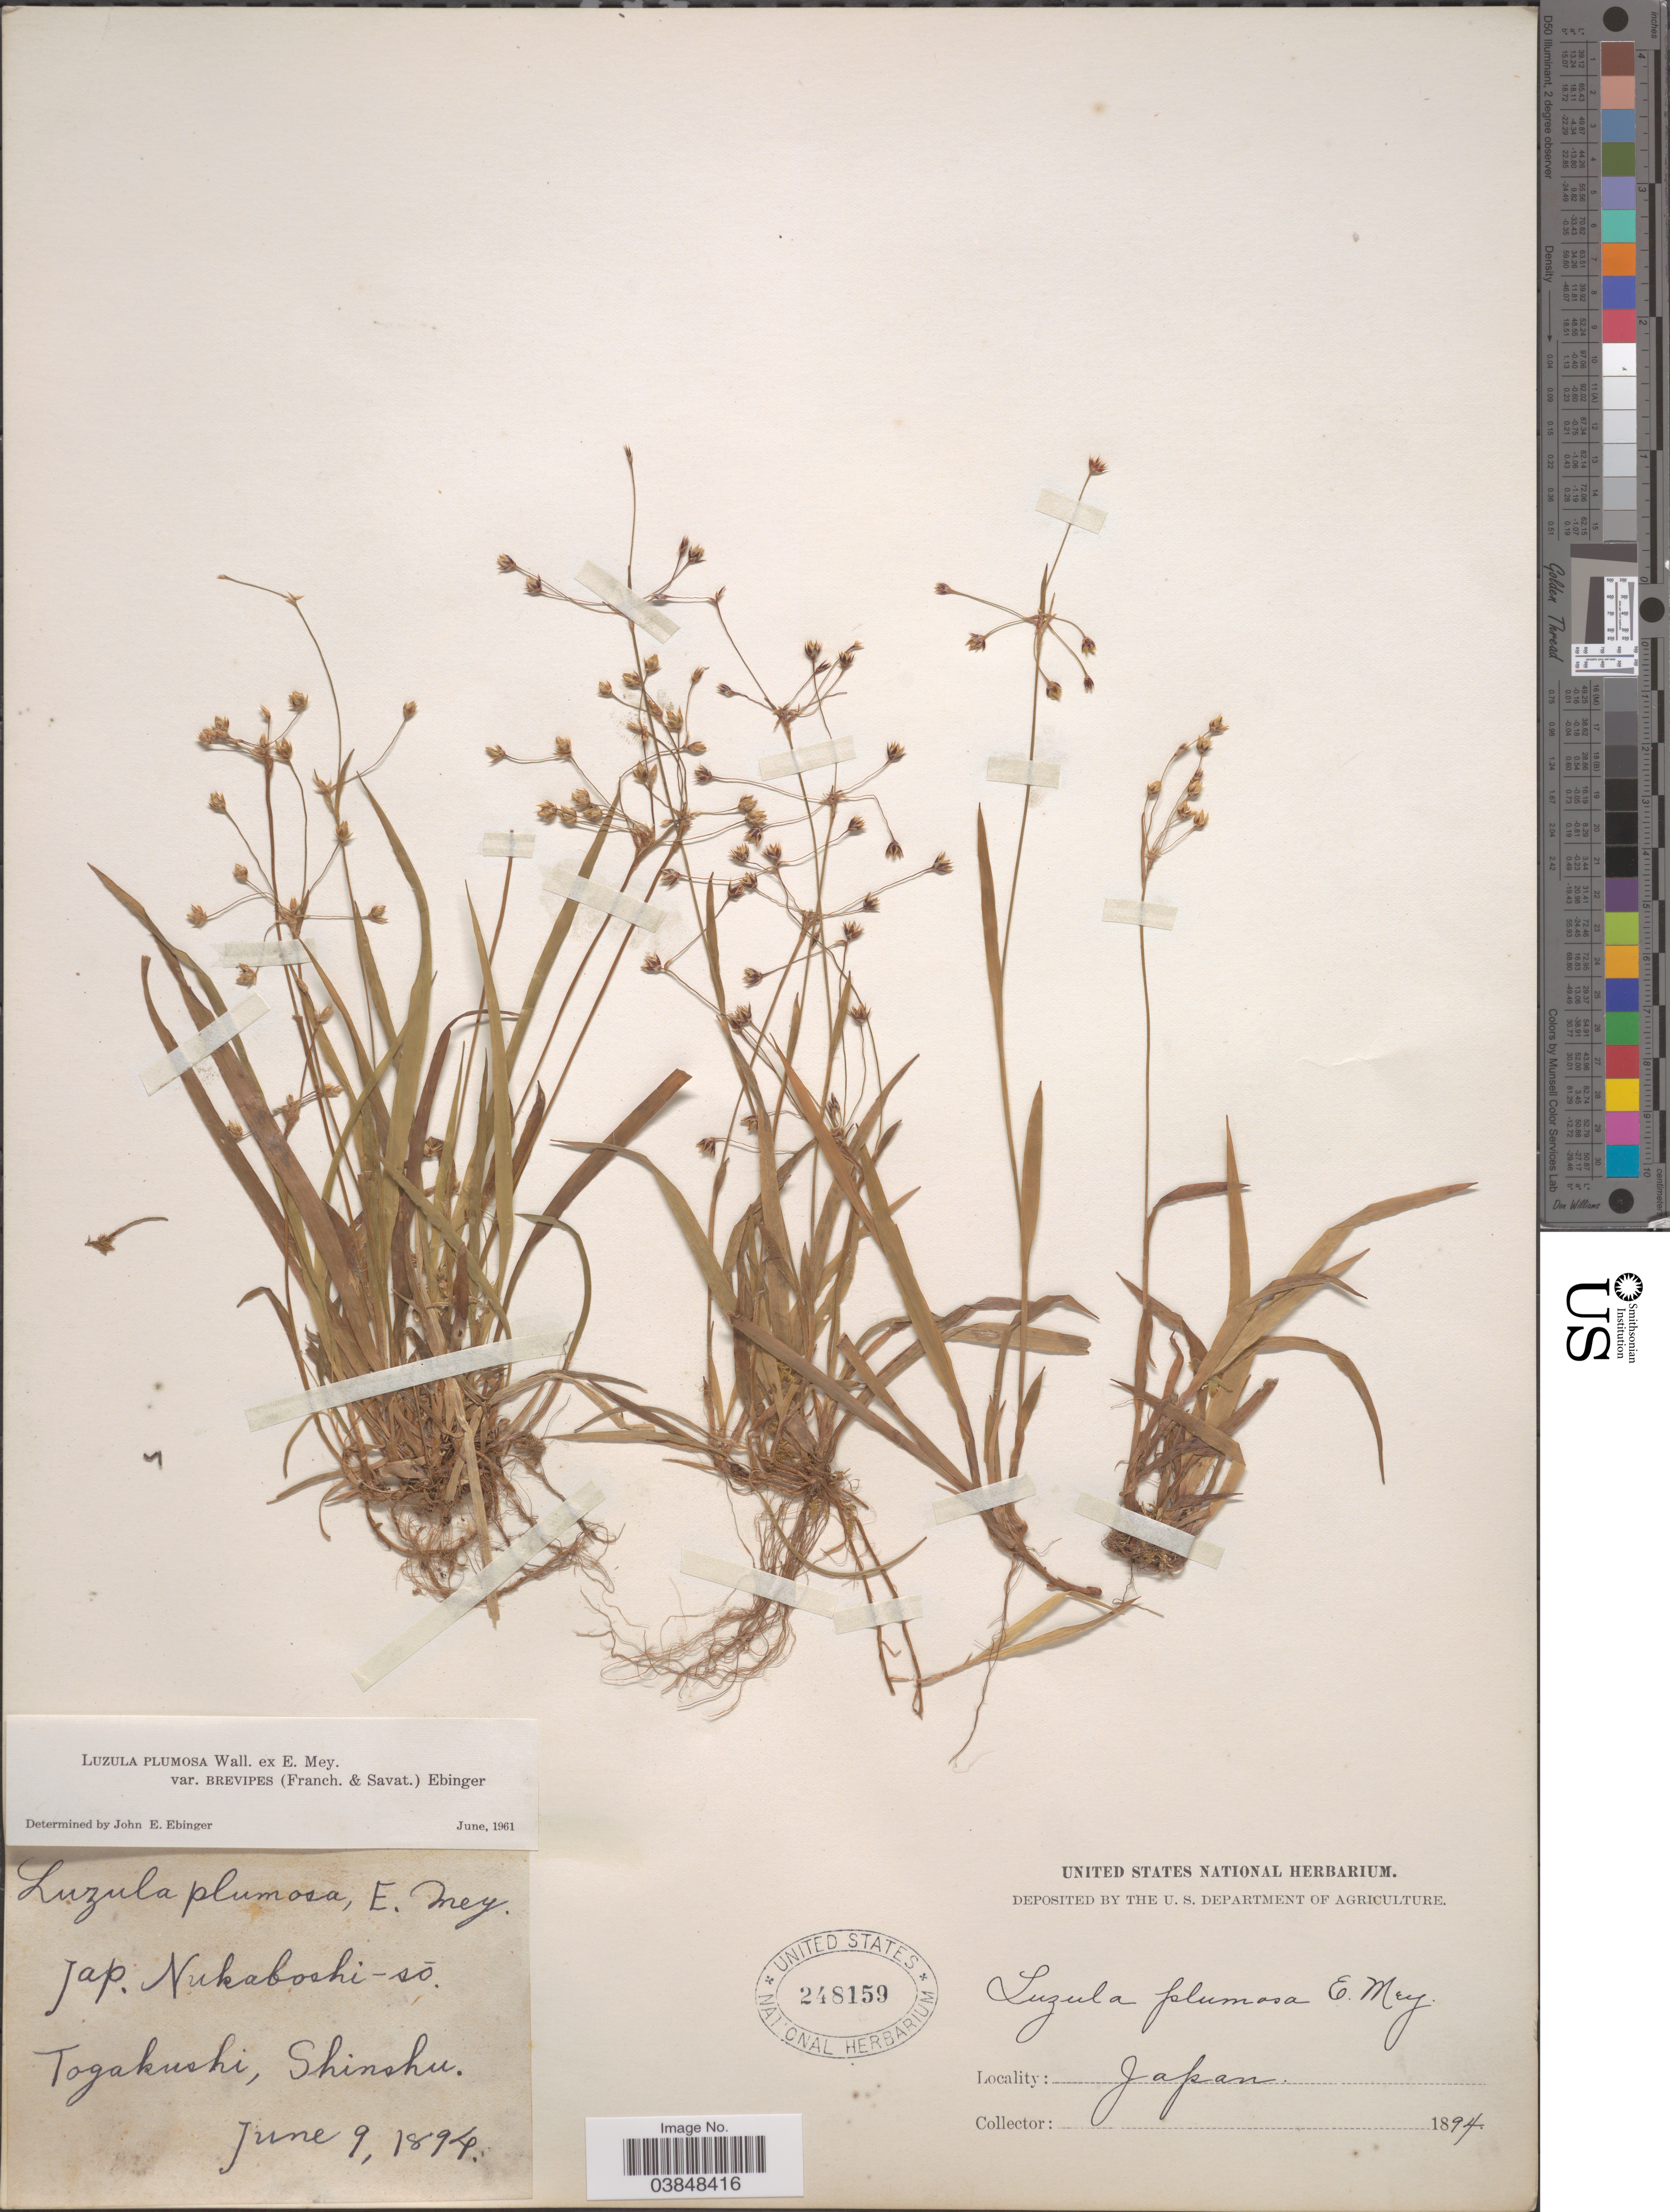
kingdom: Plantae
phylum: Tracheophyta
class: Liliopsida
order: Poales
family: Juncaceae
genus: Luzula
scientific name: Luzula plumosa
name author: E. Mey.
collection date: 1894-06-09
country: Japan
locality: Togakushi, Shinshu.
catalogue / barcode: US 248159